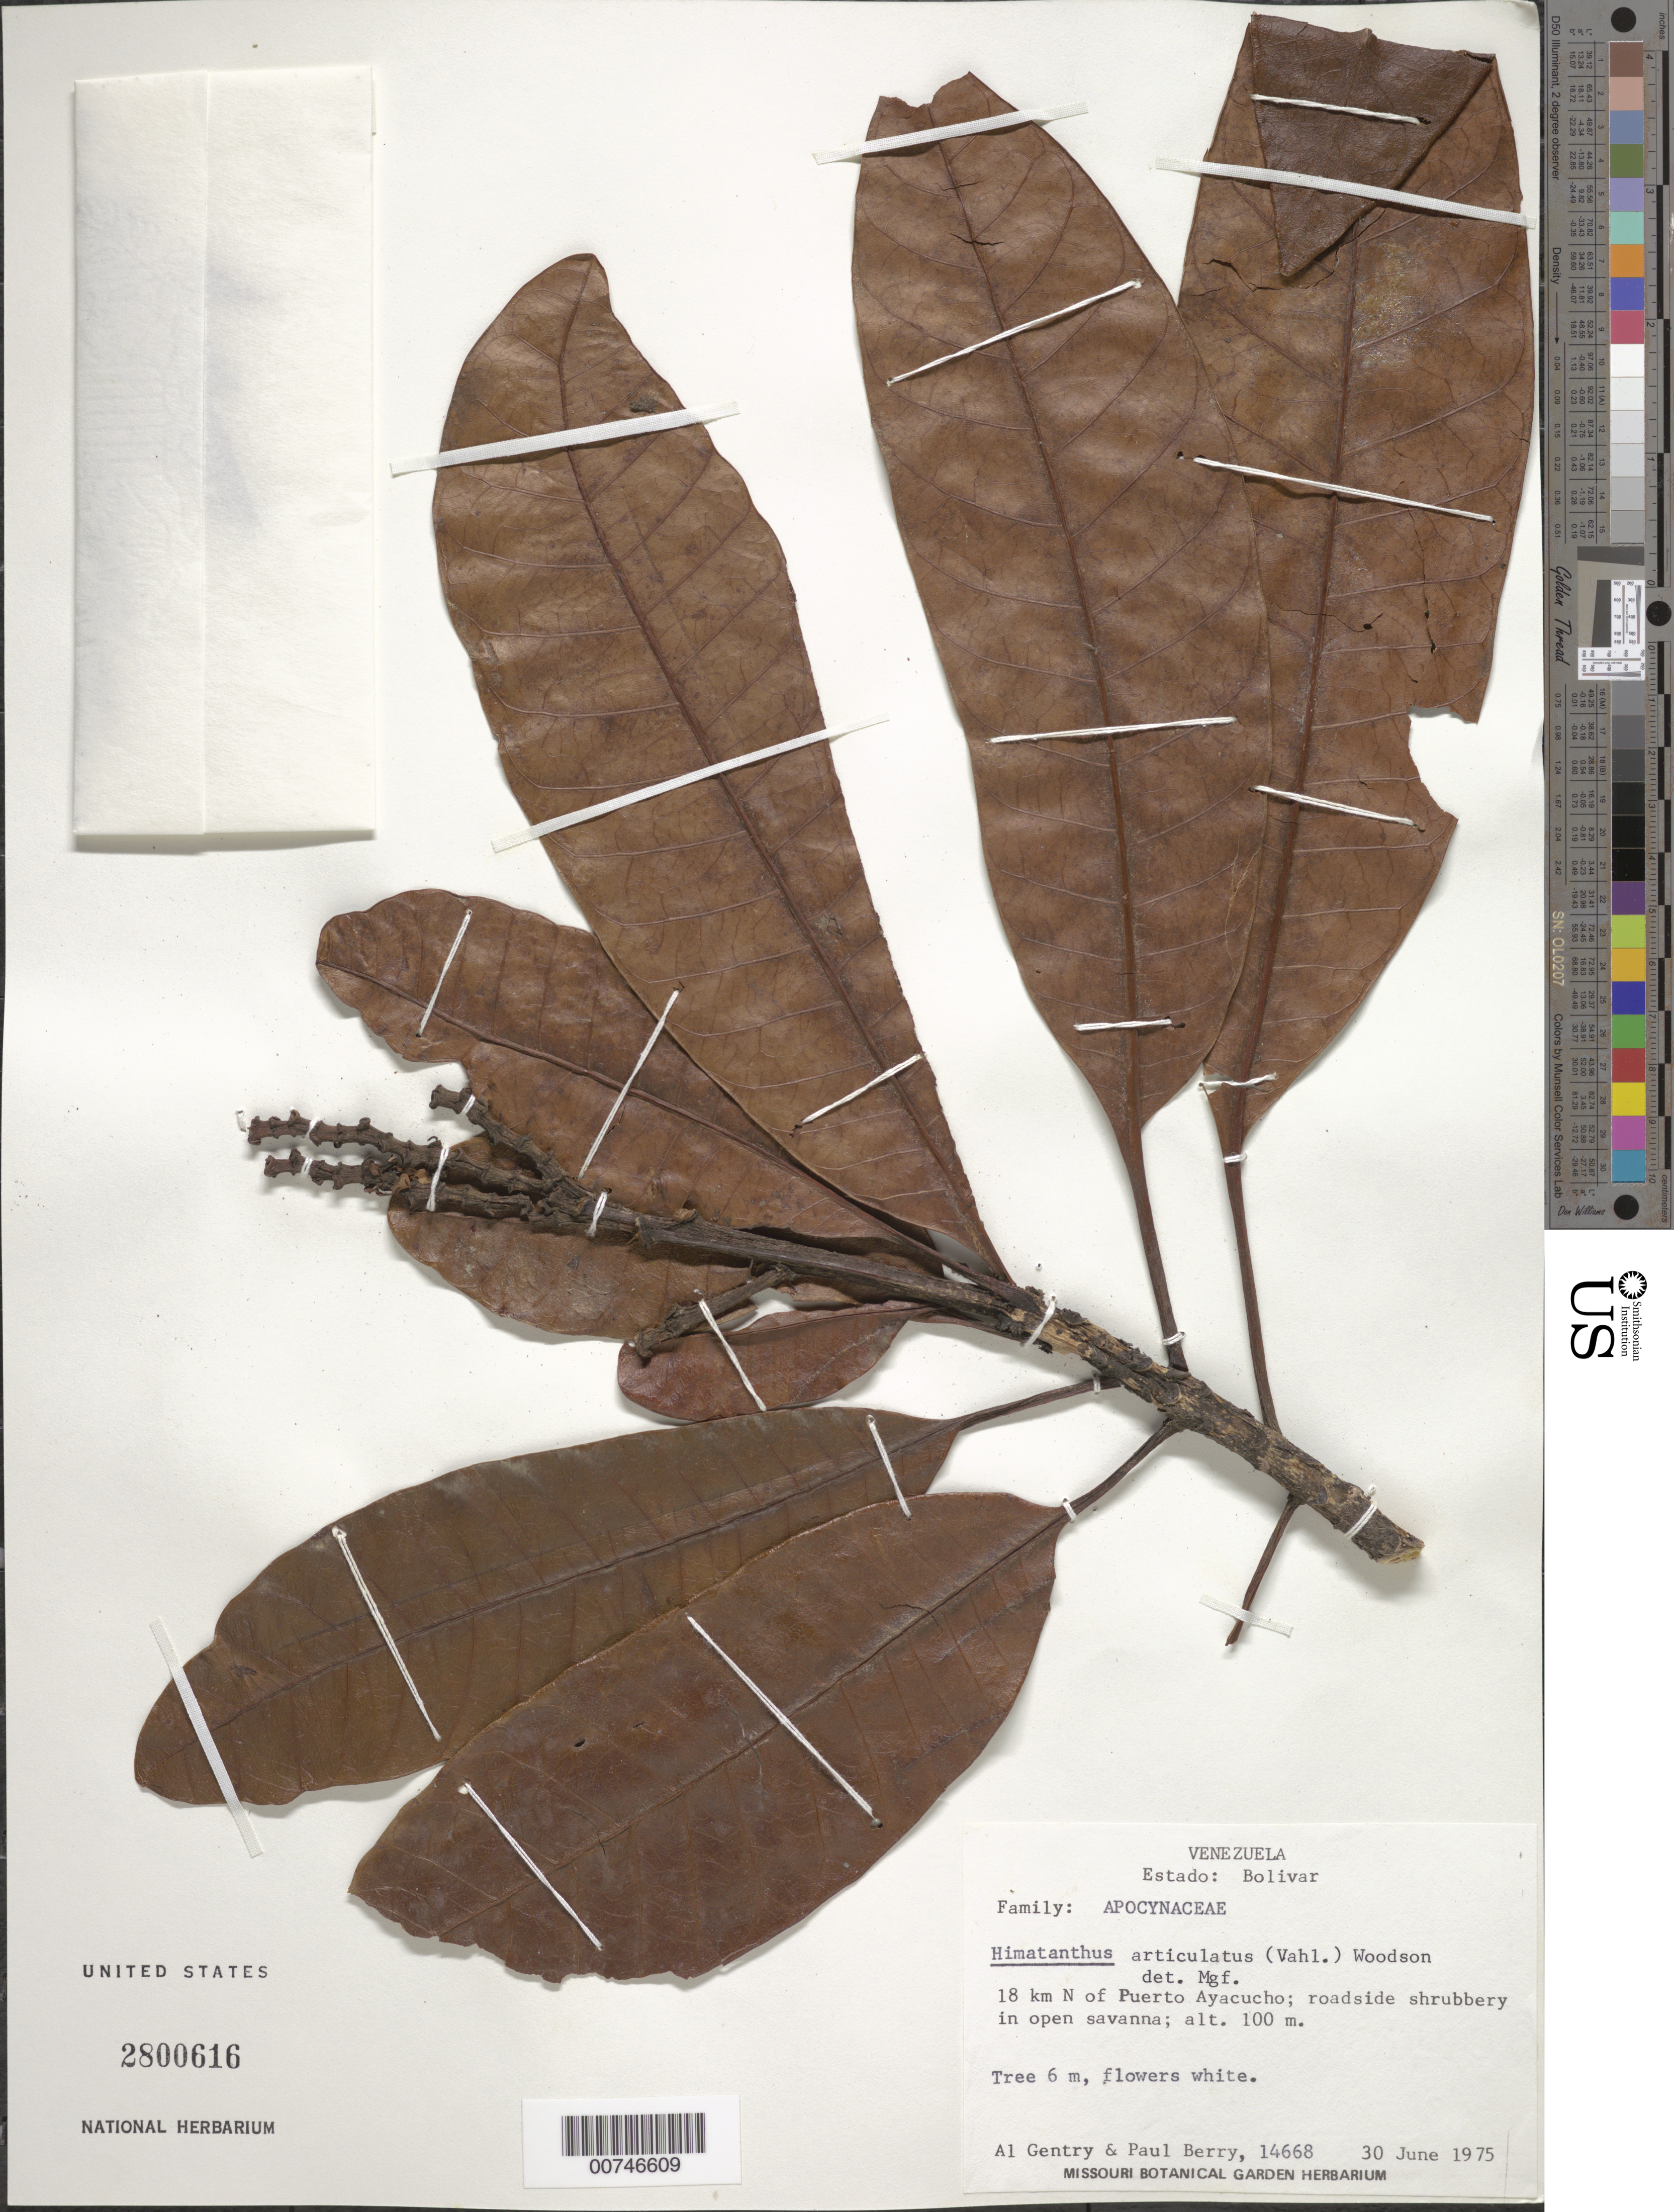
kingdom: Plantae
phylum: Tracheophyta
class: Magnoliopsida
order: Gentianales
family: Apocynaceae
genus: Himatanthus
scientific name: Himatanthus articulatus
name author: (Vahl) Woodson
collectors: A. H. Gentry & P. Berry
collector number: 14668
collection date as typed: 30-Jun-75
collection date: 1975-06-30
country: Venezuela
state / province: Amazonas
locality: Río Parguena, 18 km N of Puerto Ayacucho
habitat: Roadside shrubbery in open savanna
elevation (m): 100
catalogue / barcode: US 2800616